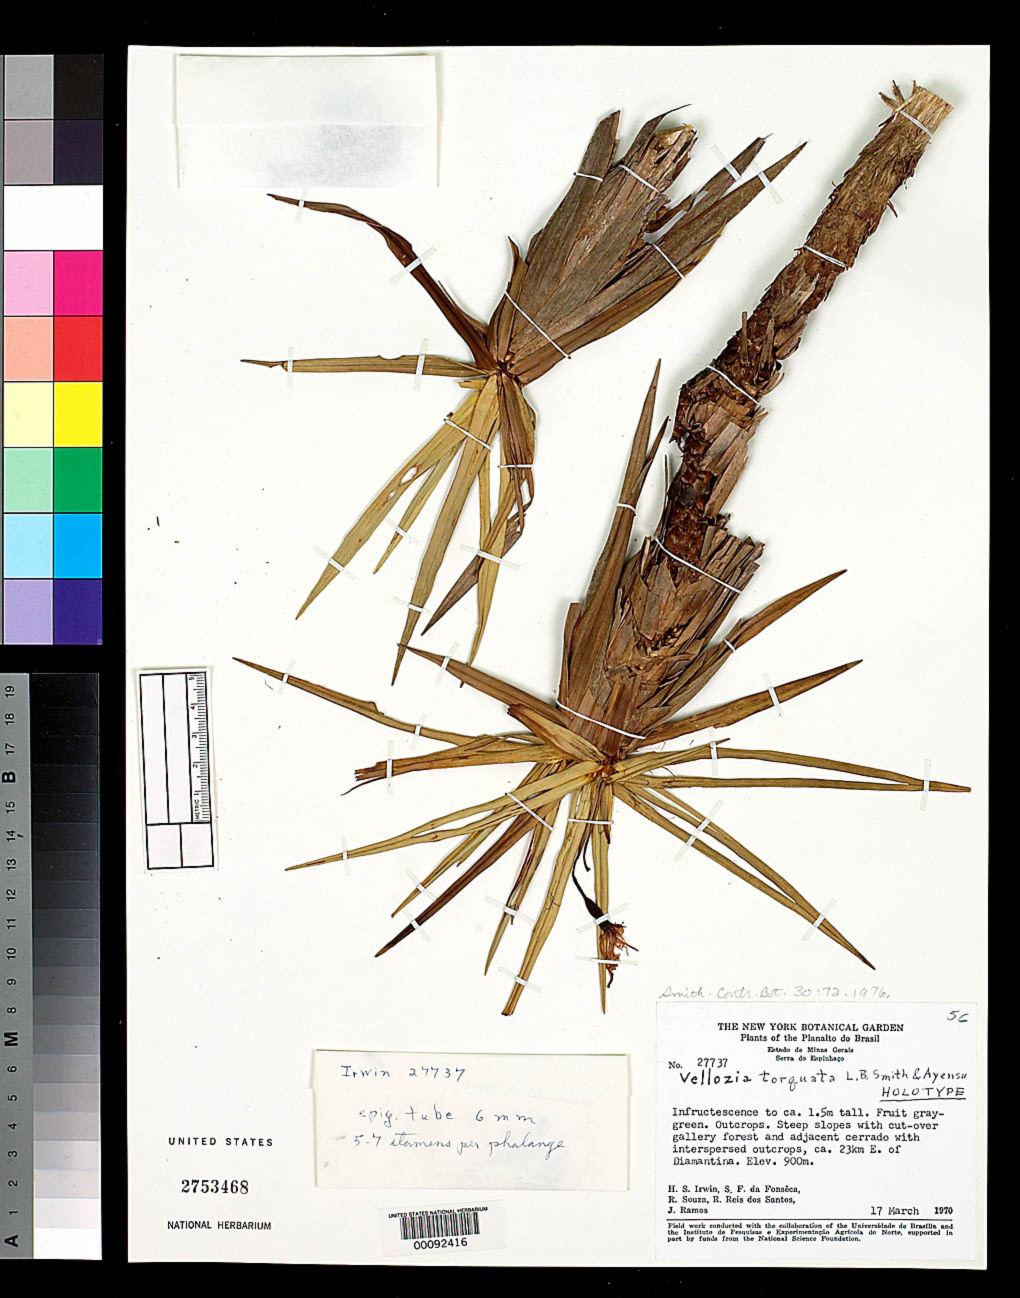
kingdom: Plantae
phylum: Tracheophyta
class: Liliopsida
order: Pandanales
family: Velloziaceae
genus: Vellozia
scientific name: Vellozia torquata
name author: L.B. Sm. & Ayensu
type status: Holotype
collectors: H. Irwin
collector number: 27737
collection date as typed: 17 Mar 1970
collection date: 1970-03-17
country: Brazil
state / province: Minas Gerais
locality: East of Diamantina.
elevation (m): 900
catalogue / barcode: US 2753468